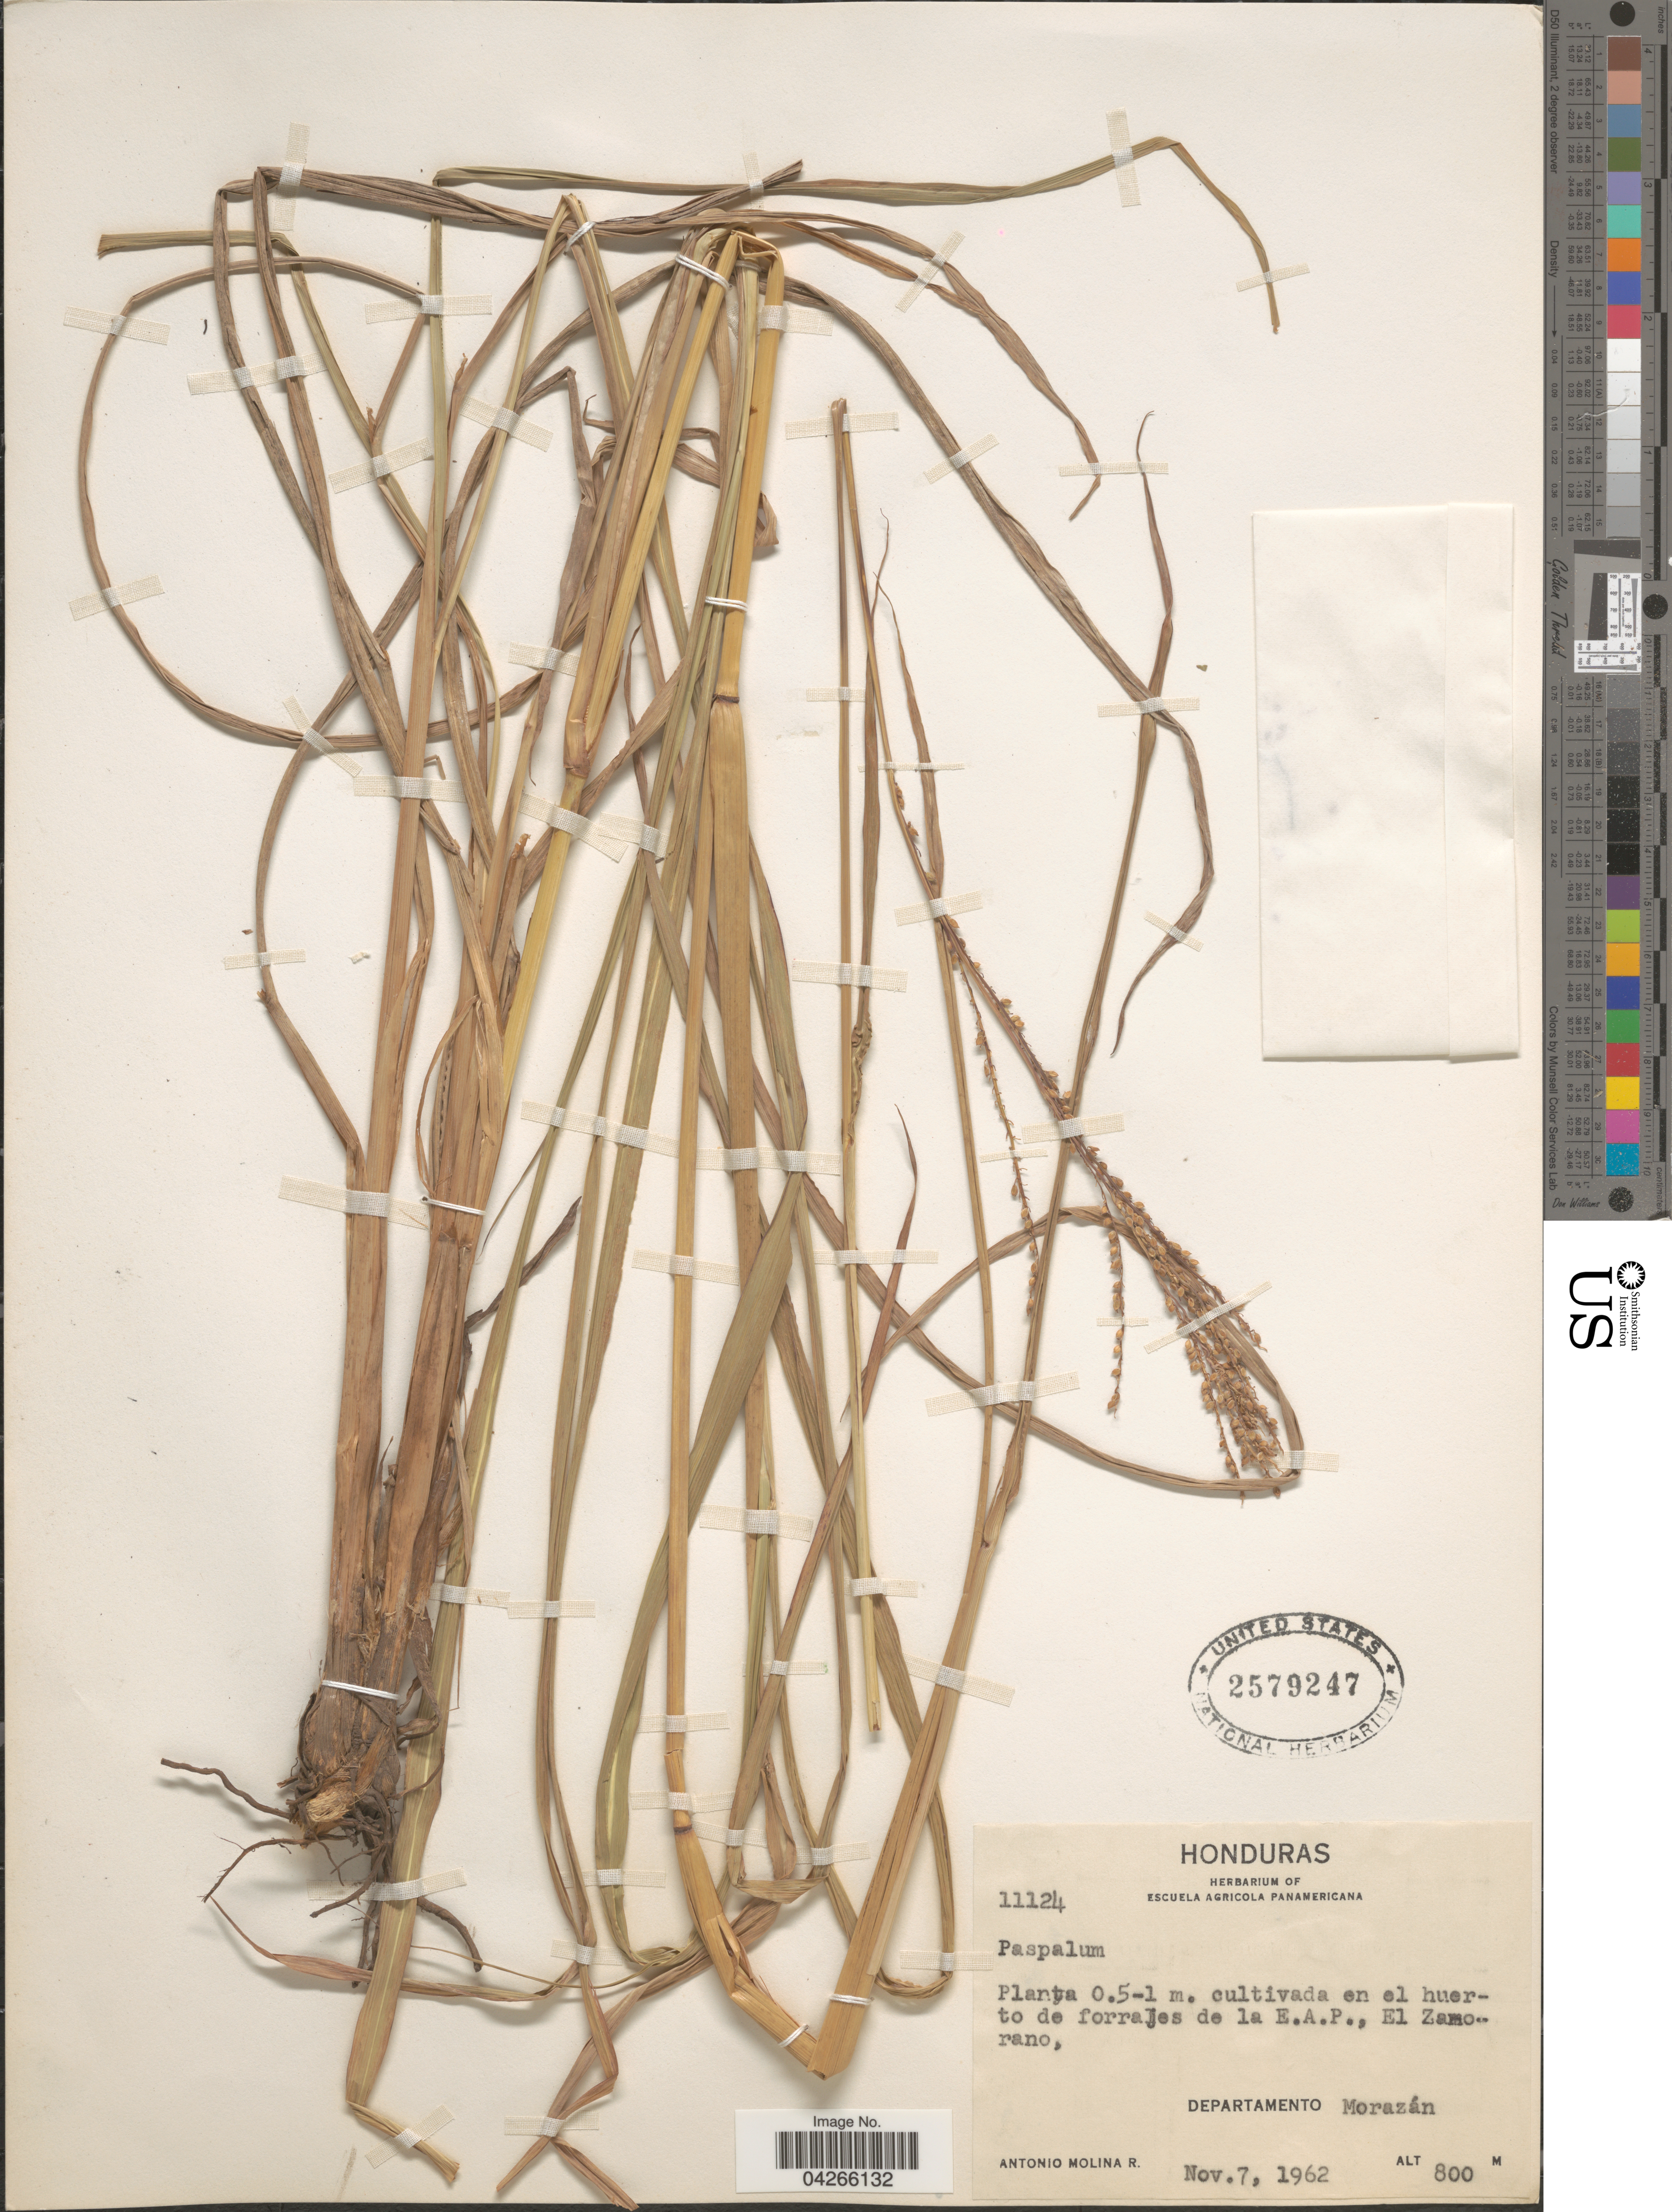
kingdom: Plantae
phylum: Tracheophyta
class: Liliopsida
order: Poales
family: Poaceae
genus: Paspalum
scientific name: Paspalum sp.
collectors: A. Molina R.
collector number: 11124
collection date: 1962-11-07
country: Honduras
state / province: Fco. Morazán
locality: Cultivada en el huerto de forrajes de la E.A.P., El Zamorano, Departamento Morazán.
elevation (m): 800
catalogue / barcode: US 2579247